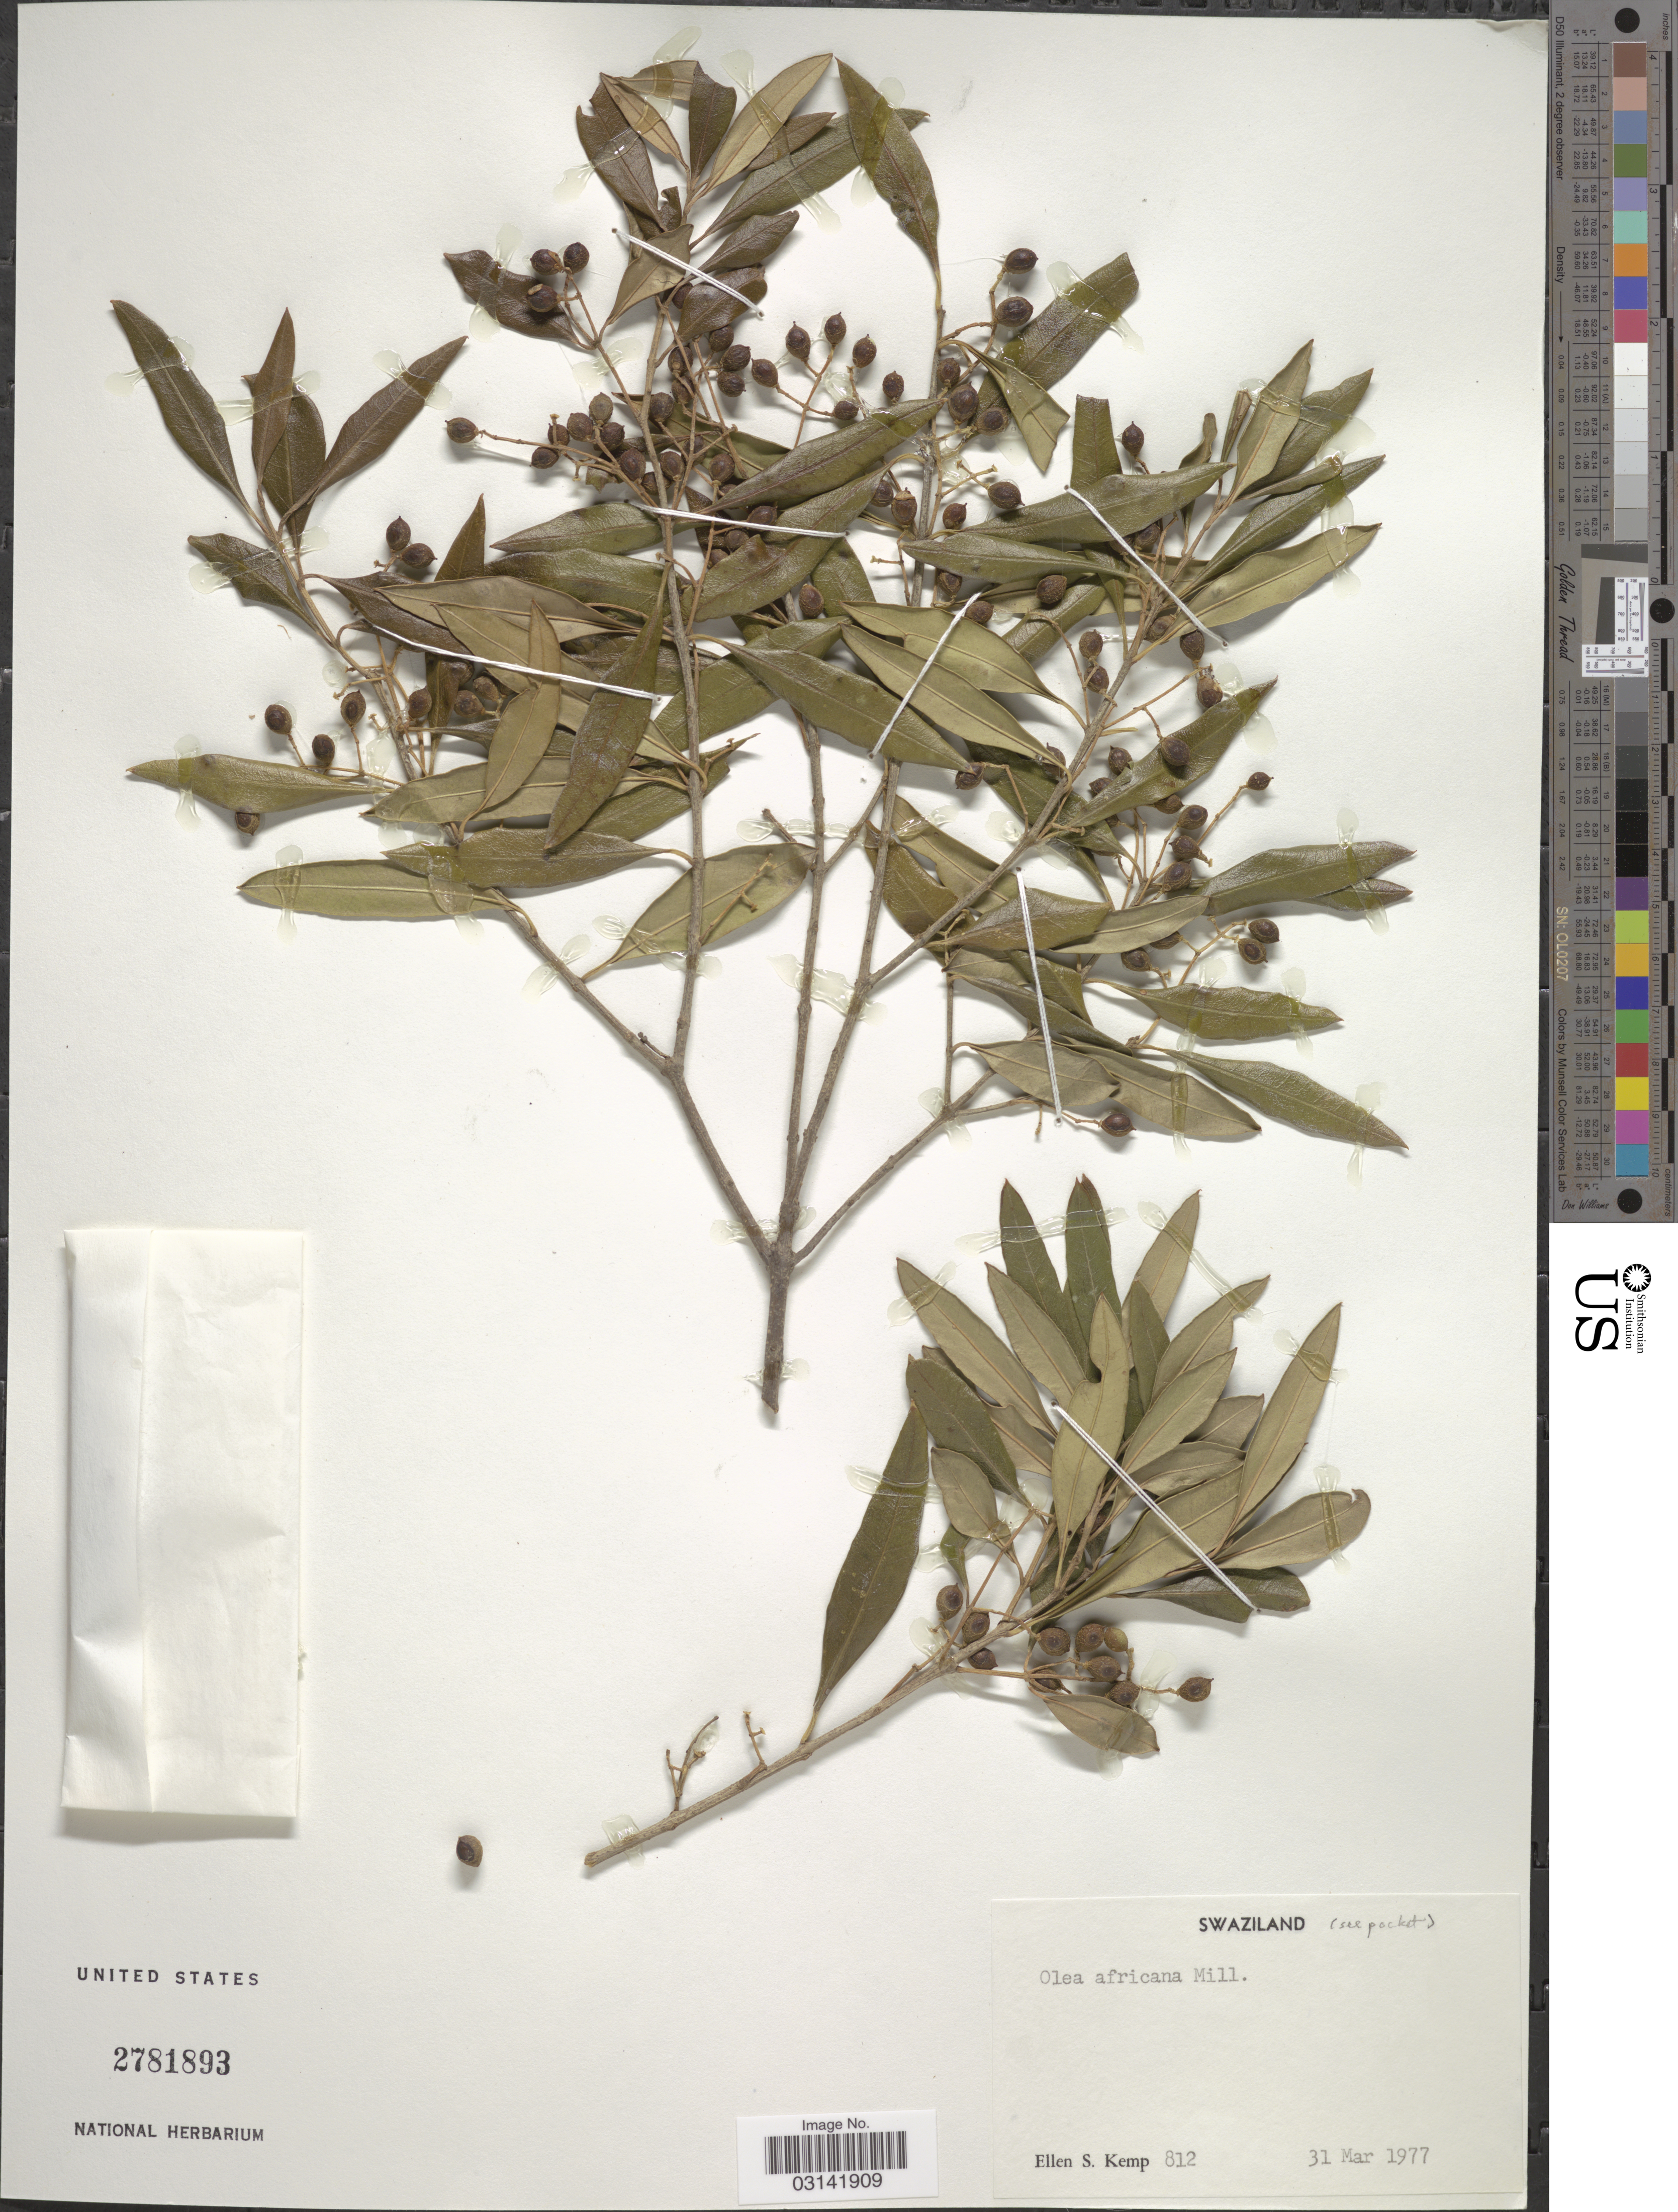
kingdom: Plantae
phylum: Tracheophyta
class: Magnoliopsida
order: Lamiales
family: Oleaceae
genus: Olea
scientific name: Olea africana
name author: Mill.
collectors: E. S. Kemp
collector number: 812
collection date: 1977-03-31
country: Eswatini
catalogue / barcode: US 2781893